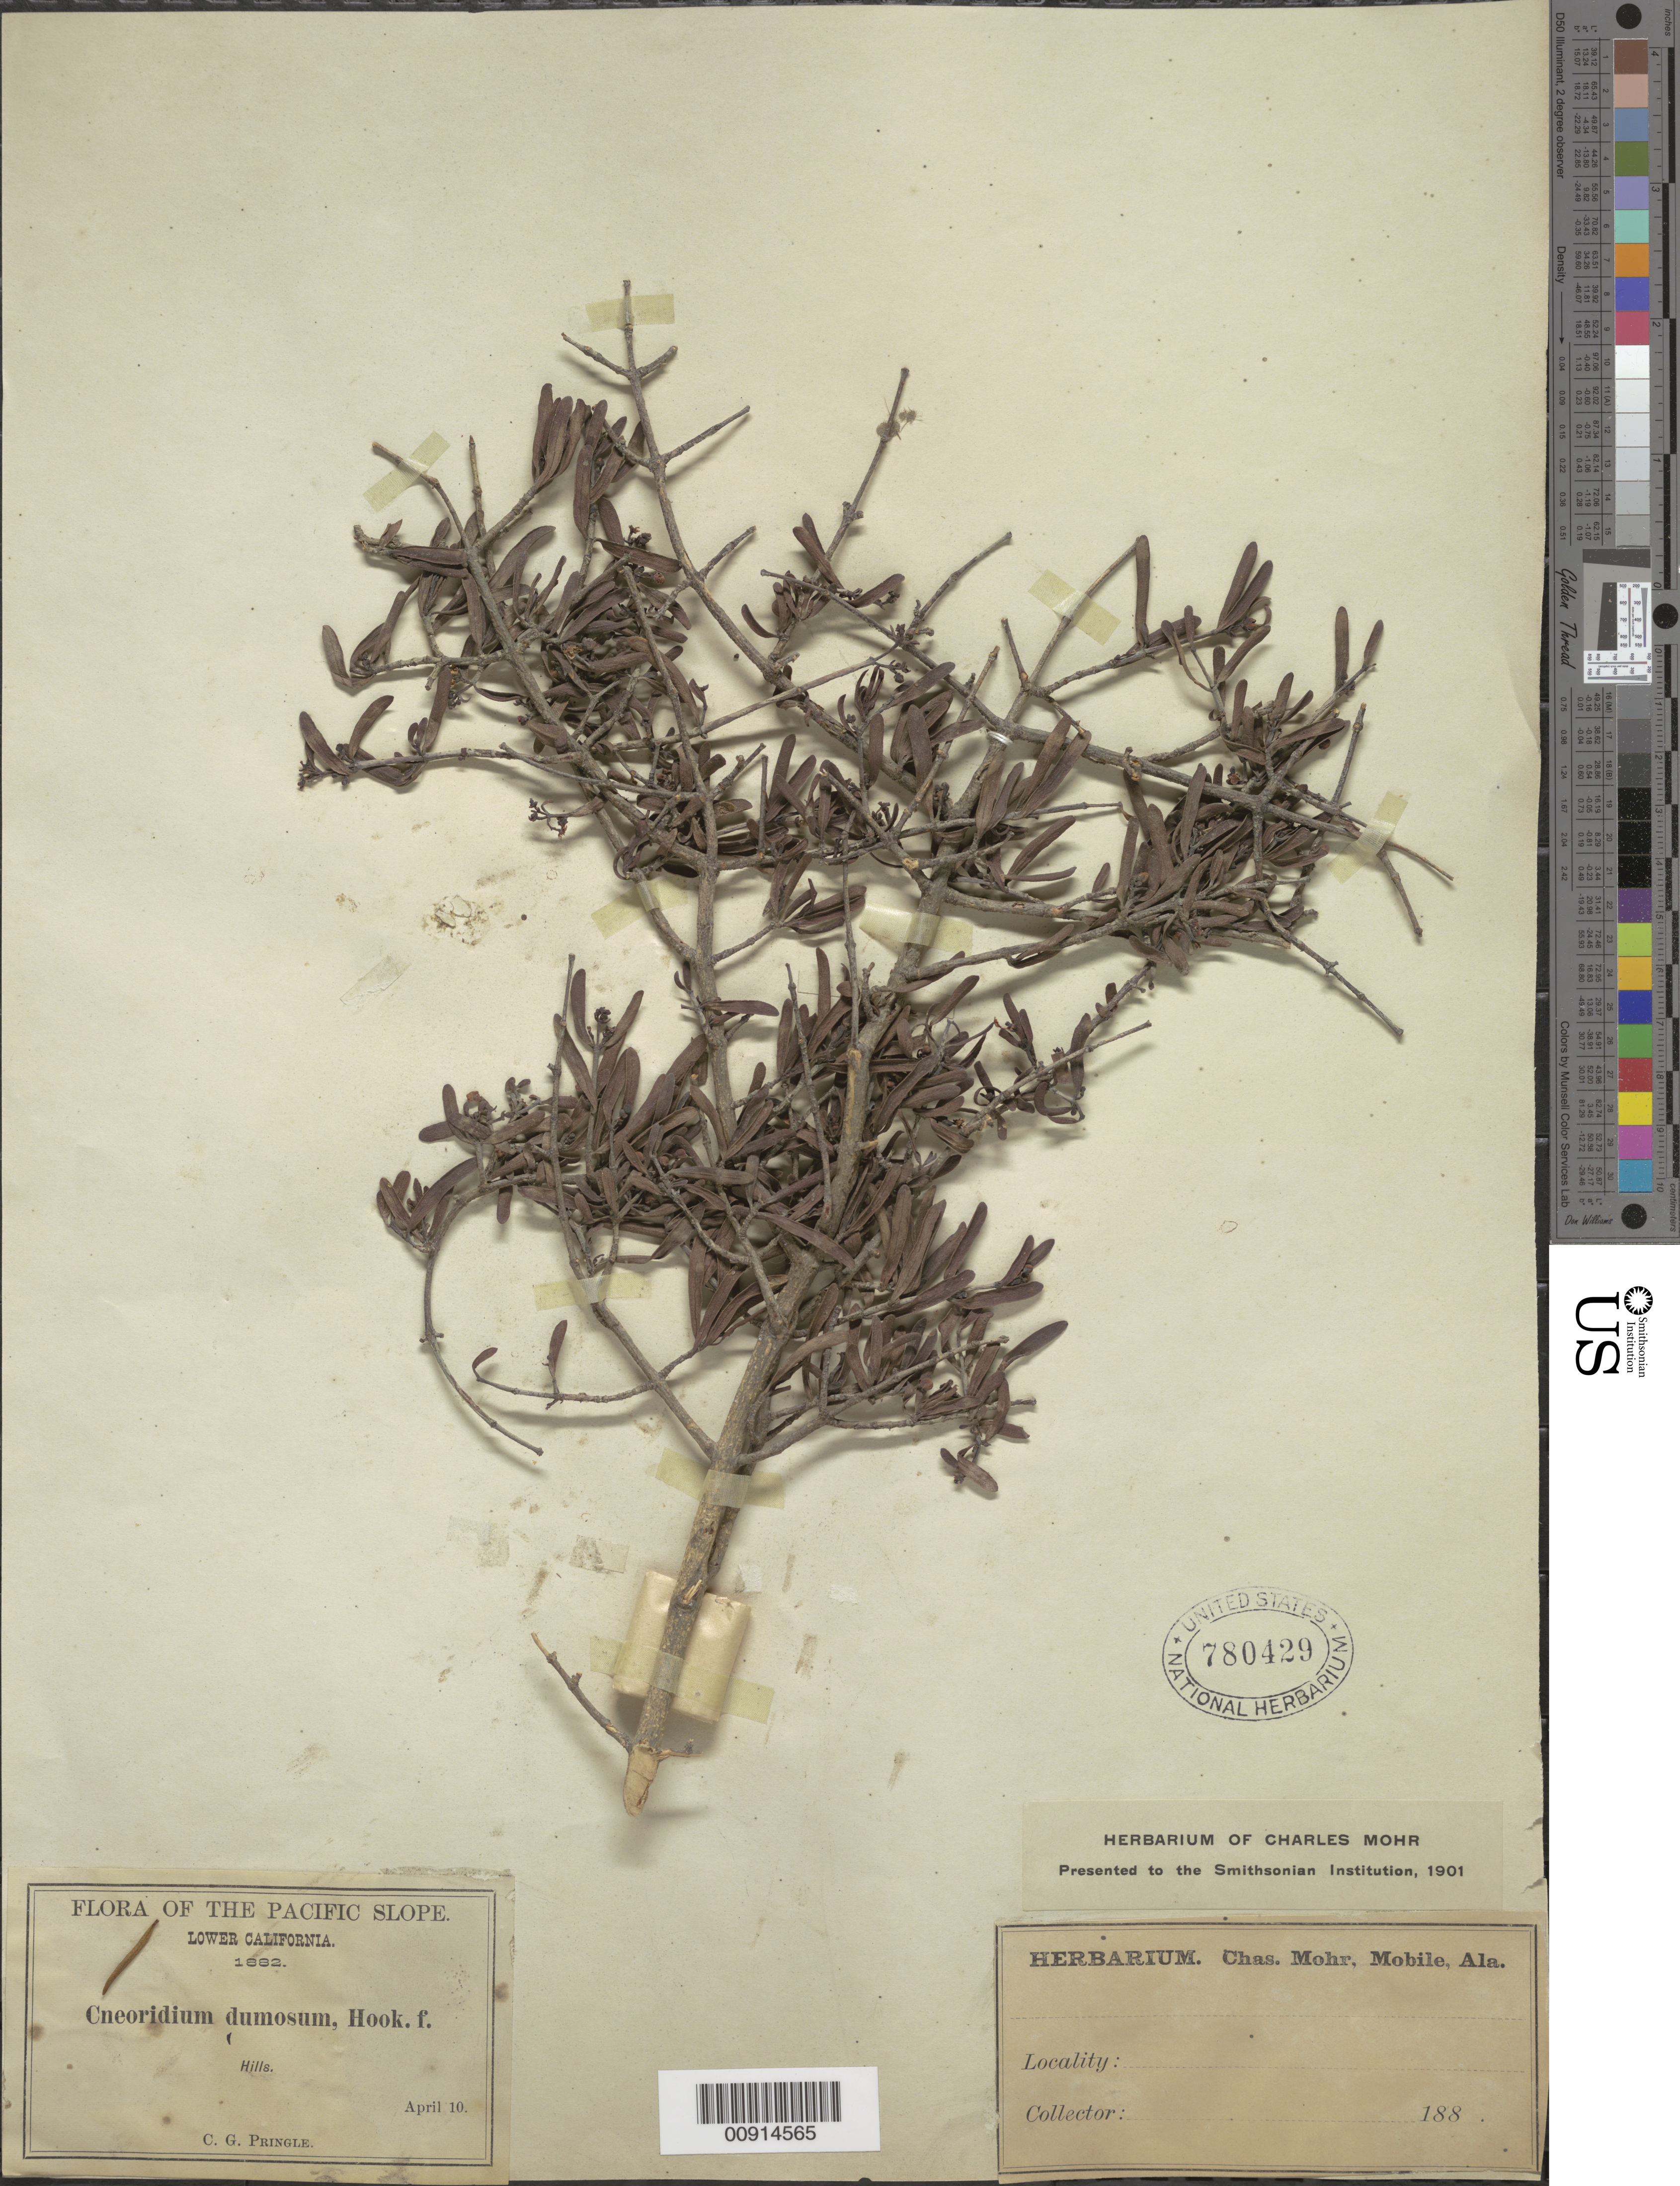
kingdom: Plantae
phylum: Tracheophyta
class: Magnoliopsida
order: Sapindales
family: Rutaceae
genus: Cneoridium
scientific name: Cneoridium dumosum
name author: (Nutt. ex Torr. & A. Gray) Hook. f. ex Baill.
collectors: C. G. Pringle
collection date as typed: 10 Apr 1882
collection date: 1882-04-10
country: Mexico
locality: Lower California. Pacific Slope.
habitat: Hills.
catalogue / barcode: US 780429